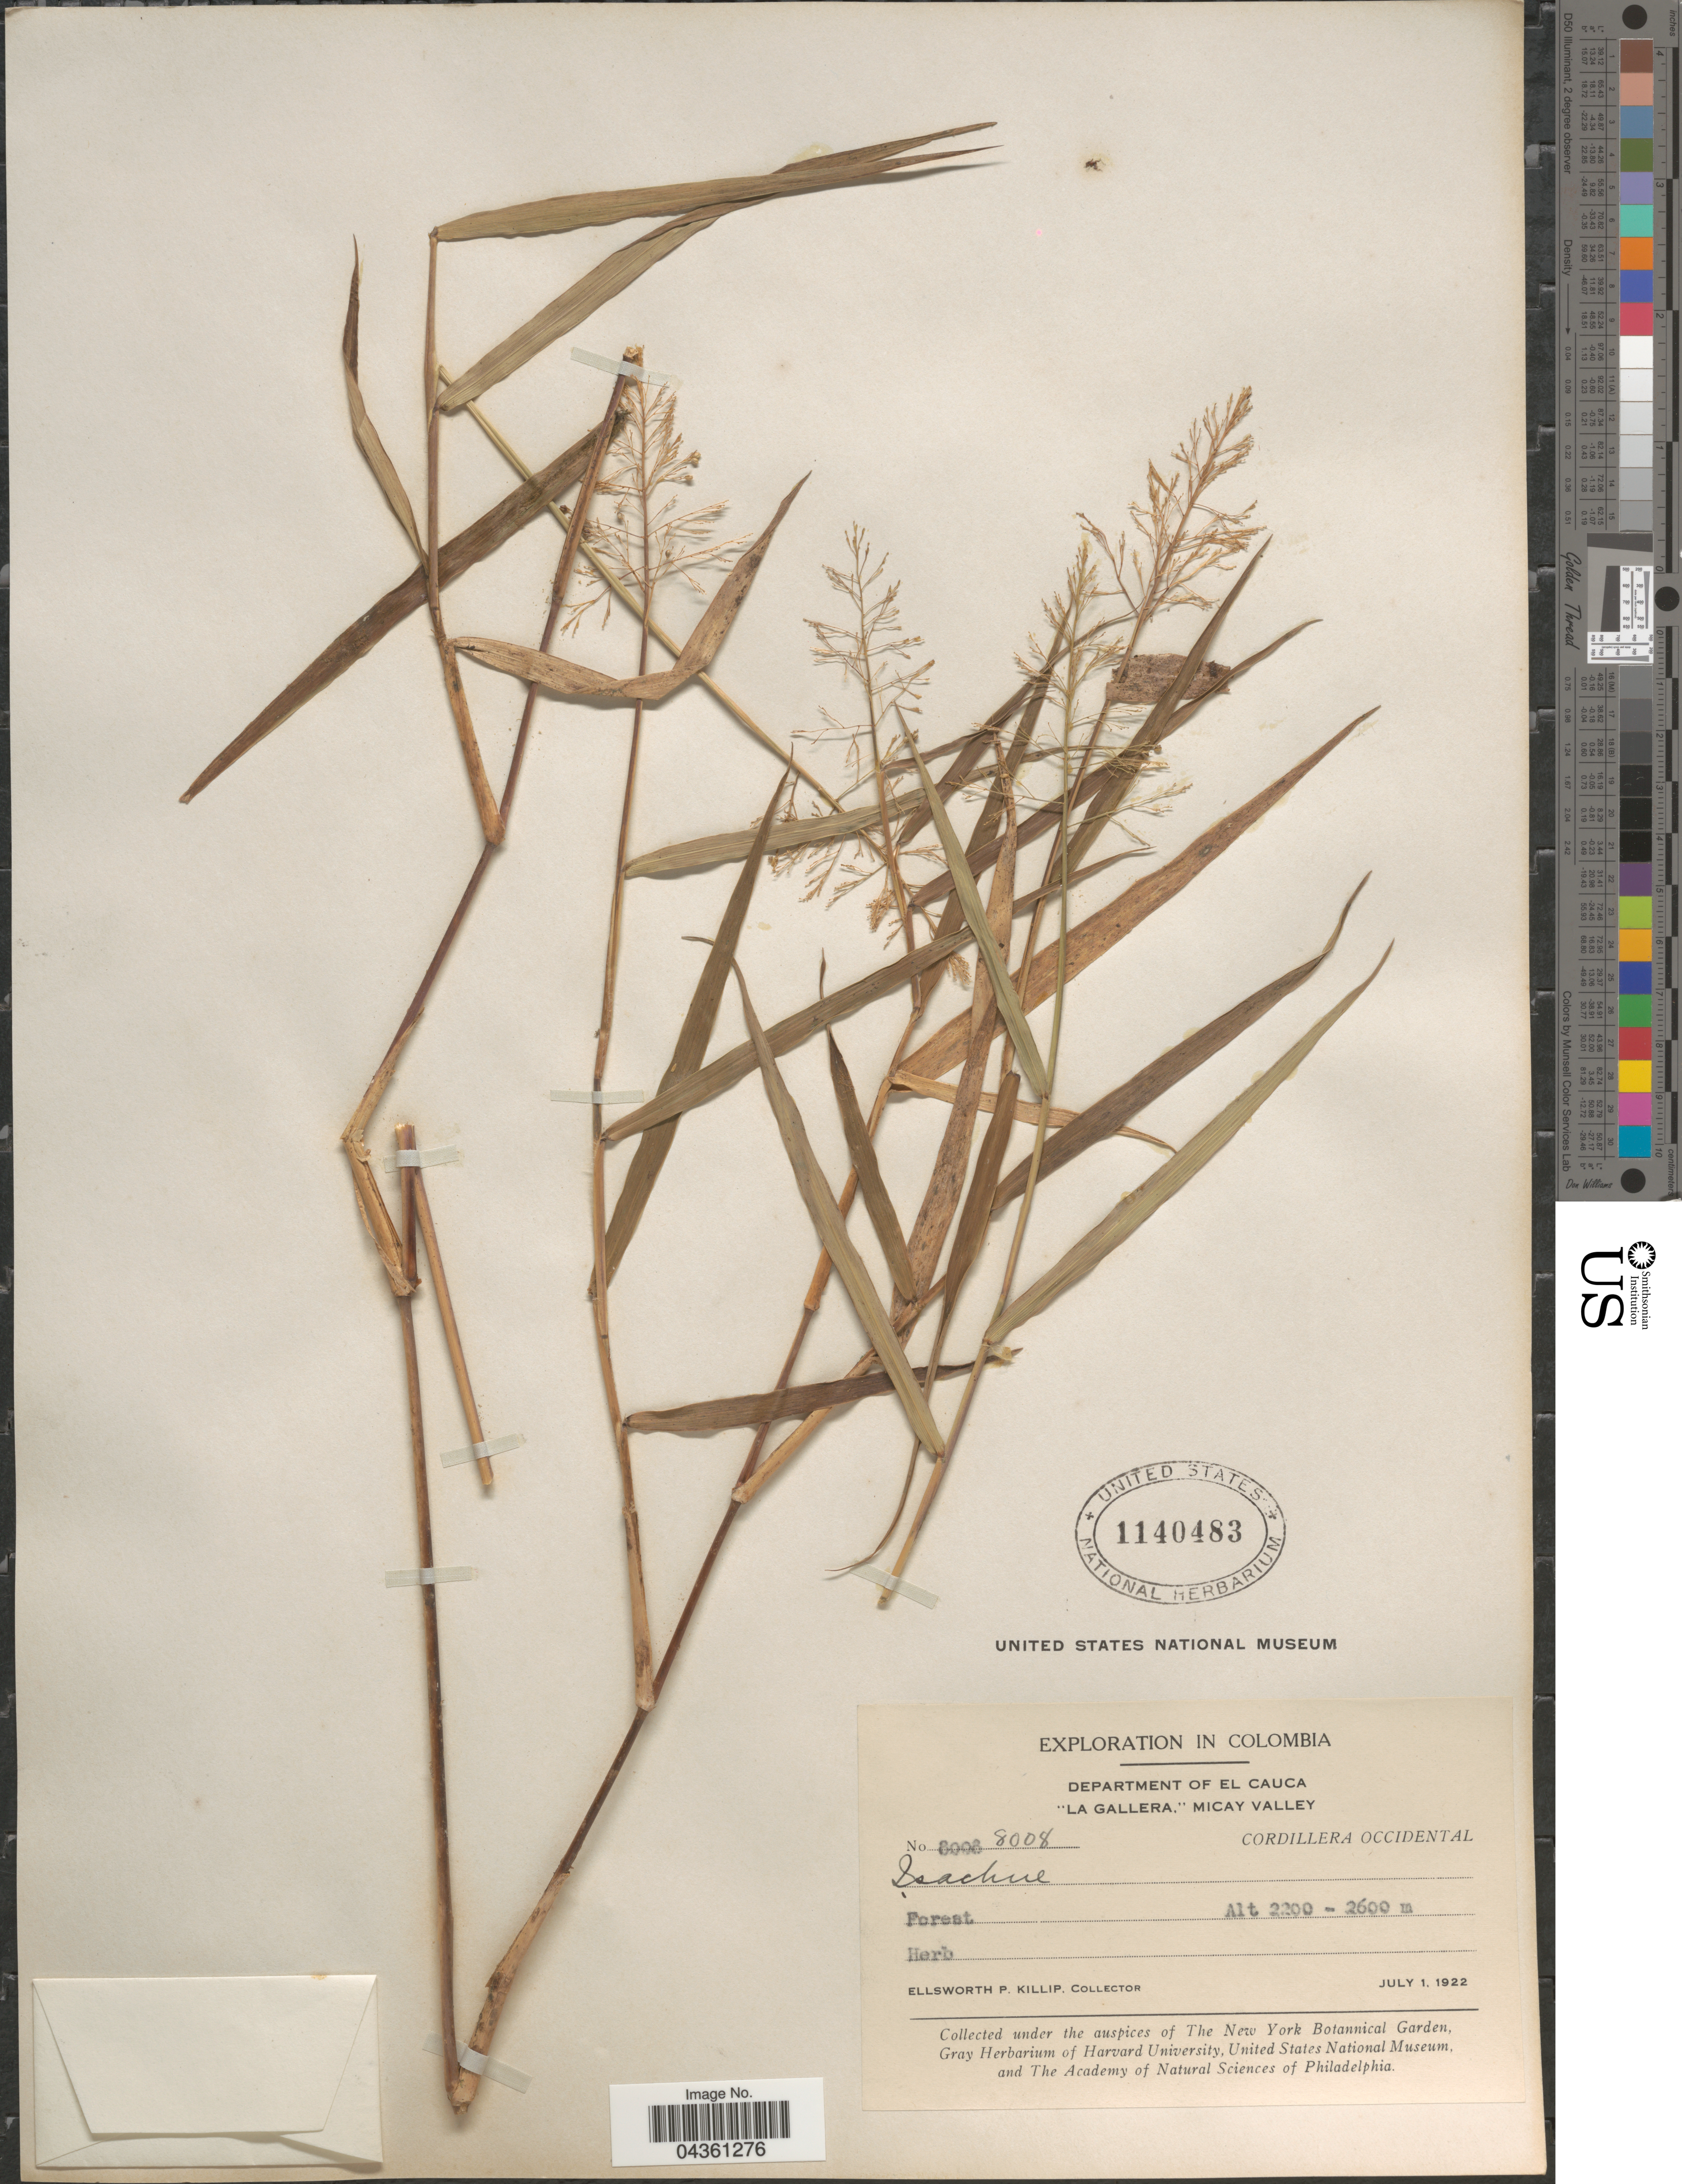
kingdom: Plantae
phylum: Tracheophyta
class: Liliopsida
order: Poales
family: Poaceae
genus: Isachne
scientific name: Isachne ligulata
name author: Swallen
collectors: E. P. Killip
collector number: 8008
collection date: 1922-07-01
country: Colombia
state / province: Cauca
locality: Exploration in Colombia. Department of El Cauca. "La Gallera," Micay Valley. Cordillera Occidental.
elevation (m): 2200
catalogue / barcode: US 1140483